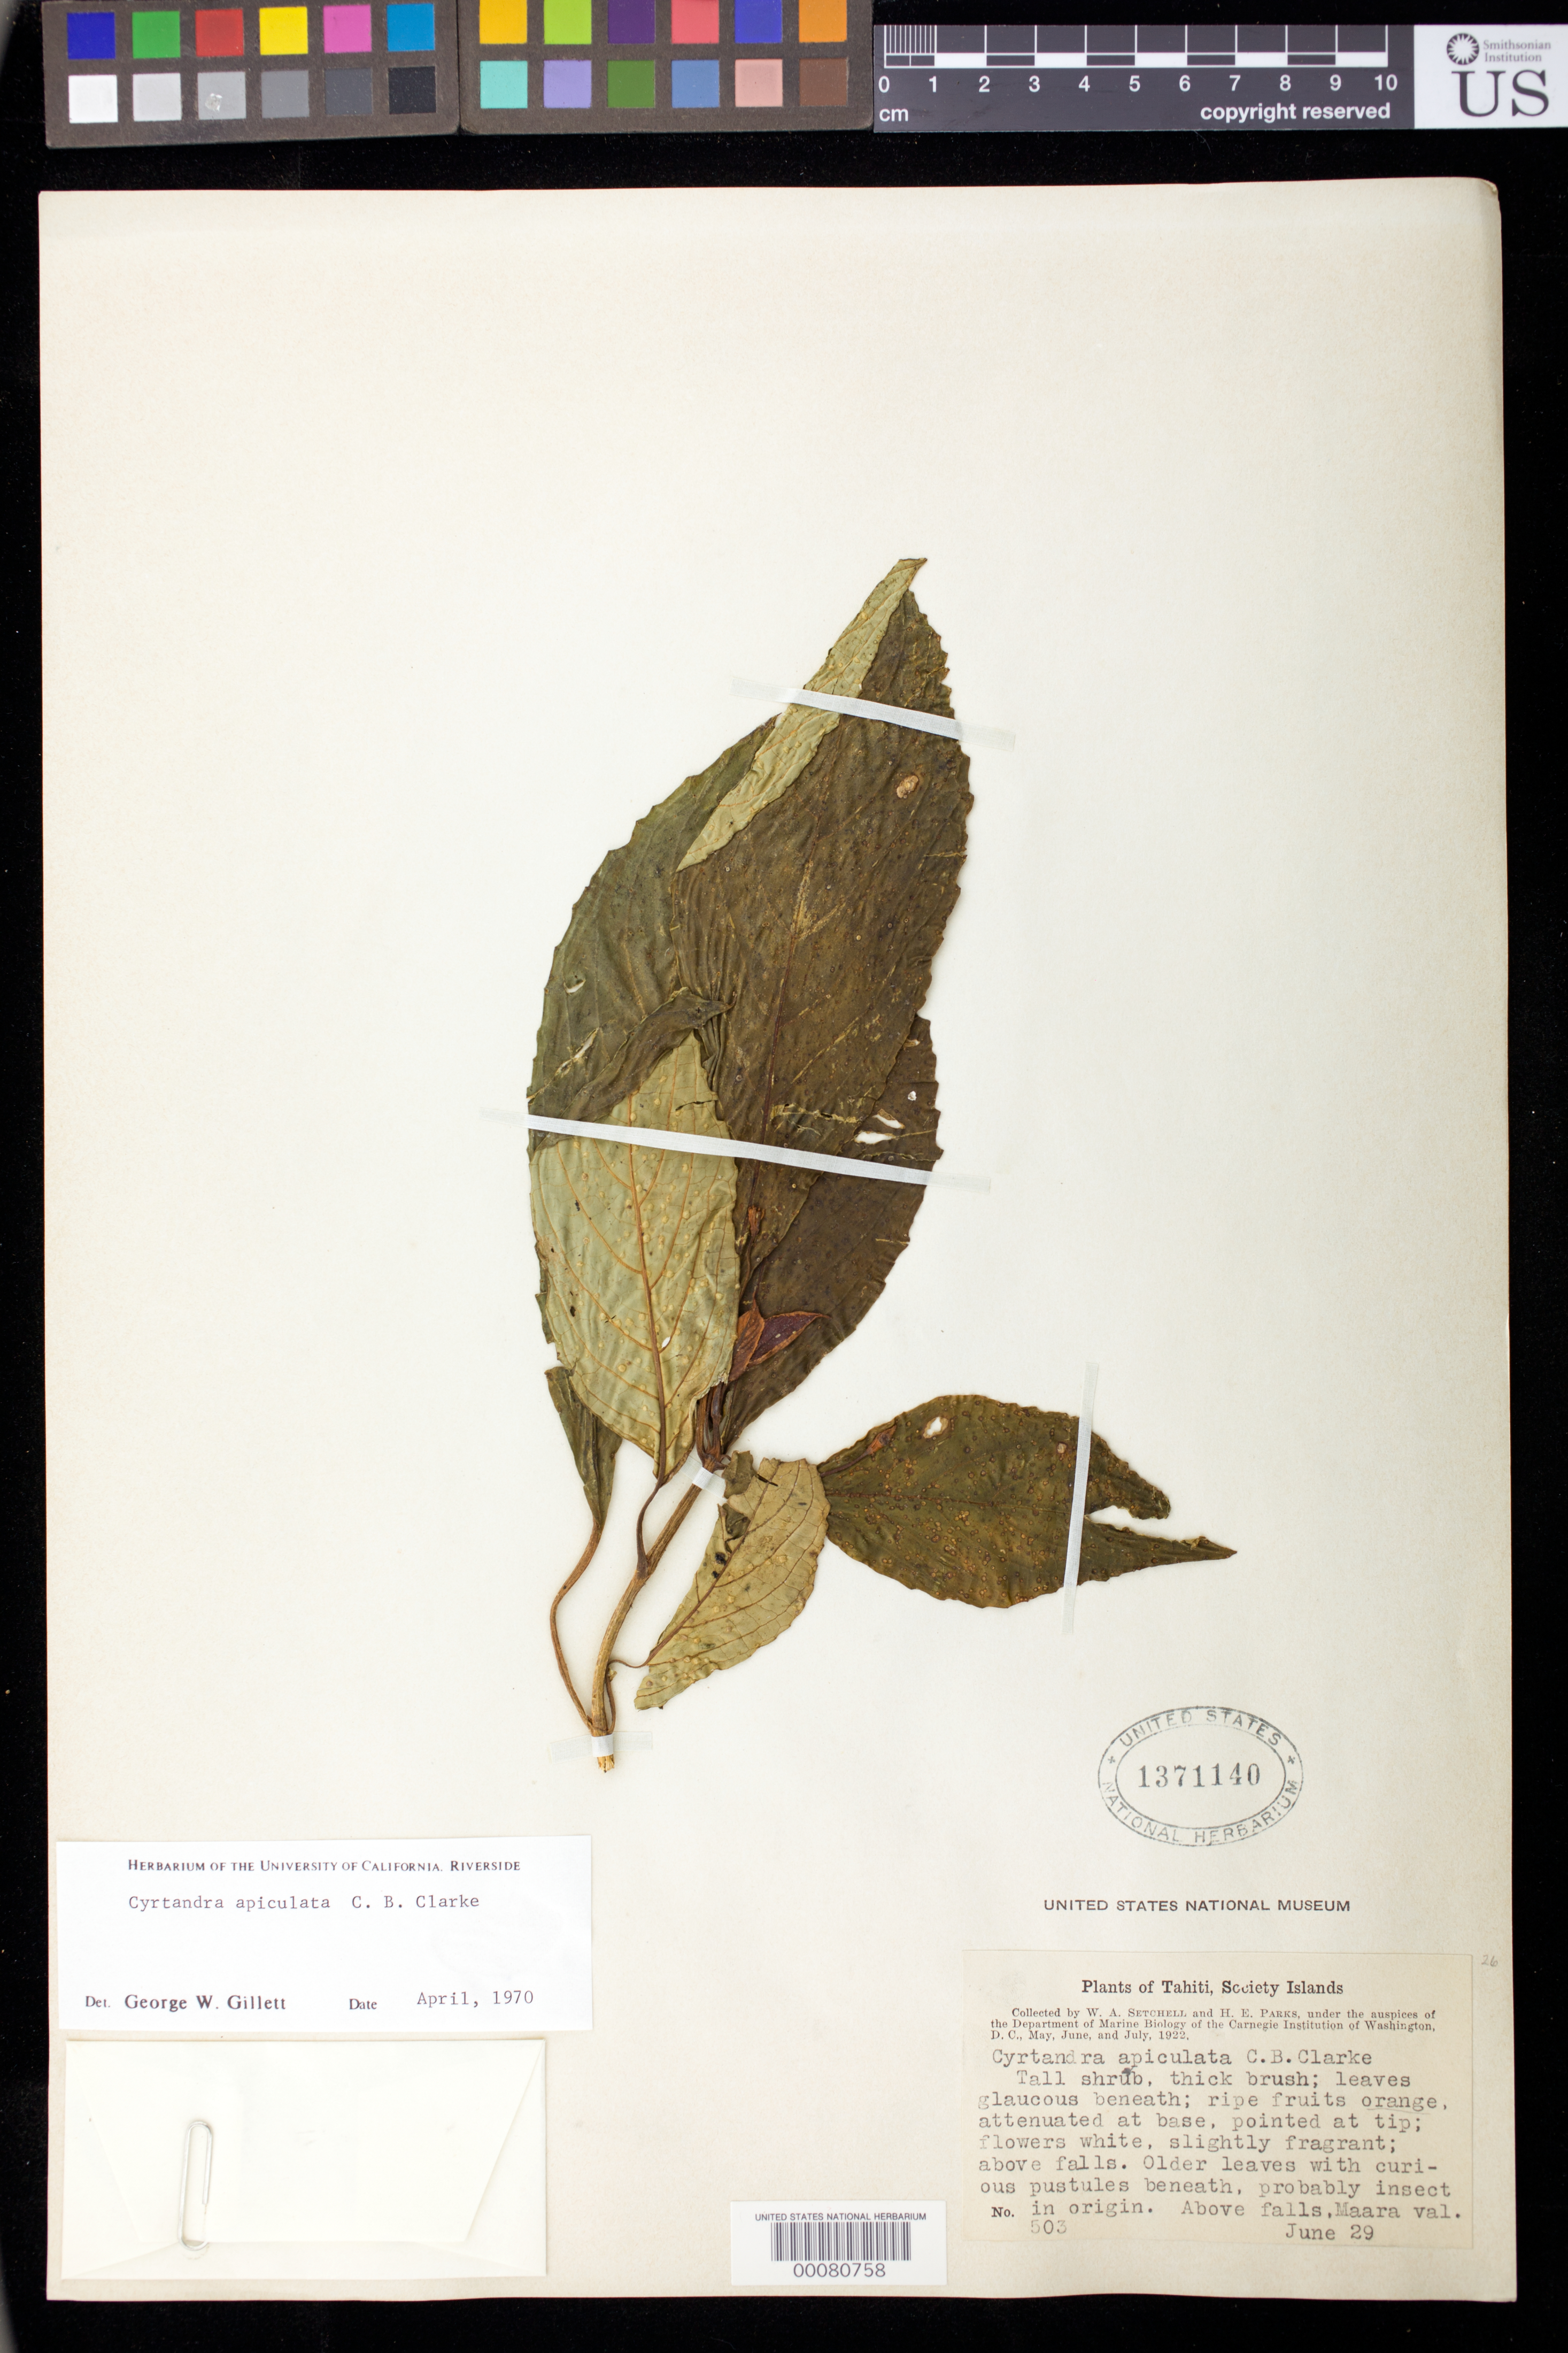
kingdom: Plantae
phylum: Tracheophyta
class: Magnoliopsida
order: Lamiales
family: Gesneriaceae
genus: Cyrtandra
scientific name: Cyrtandra apiculata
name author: C.B. Clarke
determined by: Gillett, G. W.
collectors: W. Setchell & H. E. Parks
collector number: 503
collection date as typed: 29 Jun 1922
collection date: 1922-06-29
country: French Polynesia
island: Tahiti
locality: Above falls, Maara val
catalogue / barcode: US 1371140